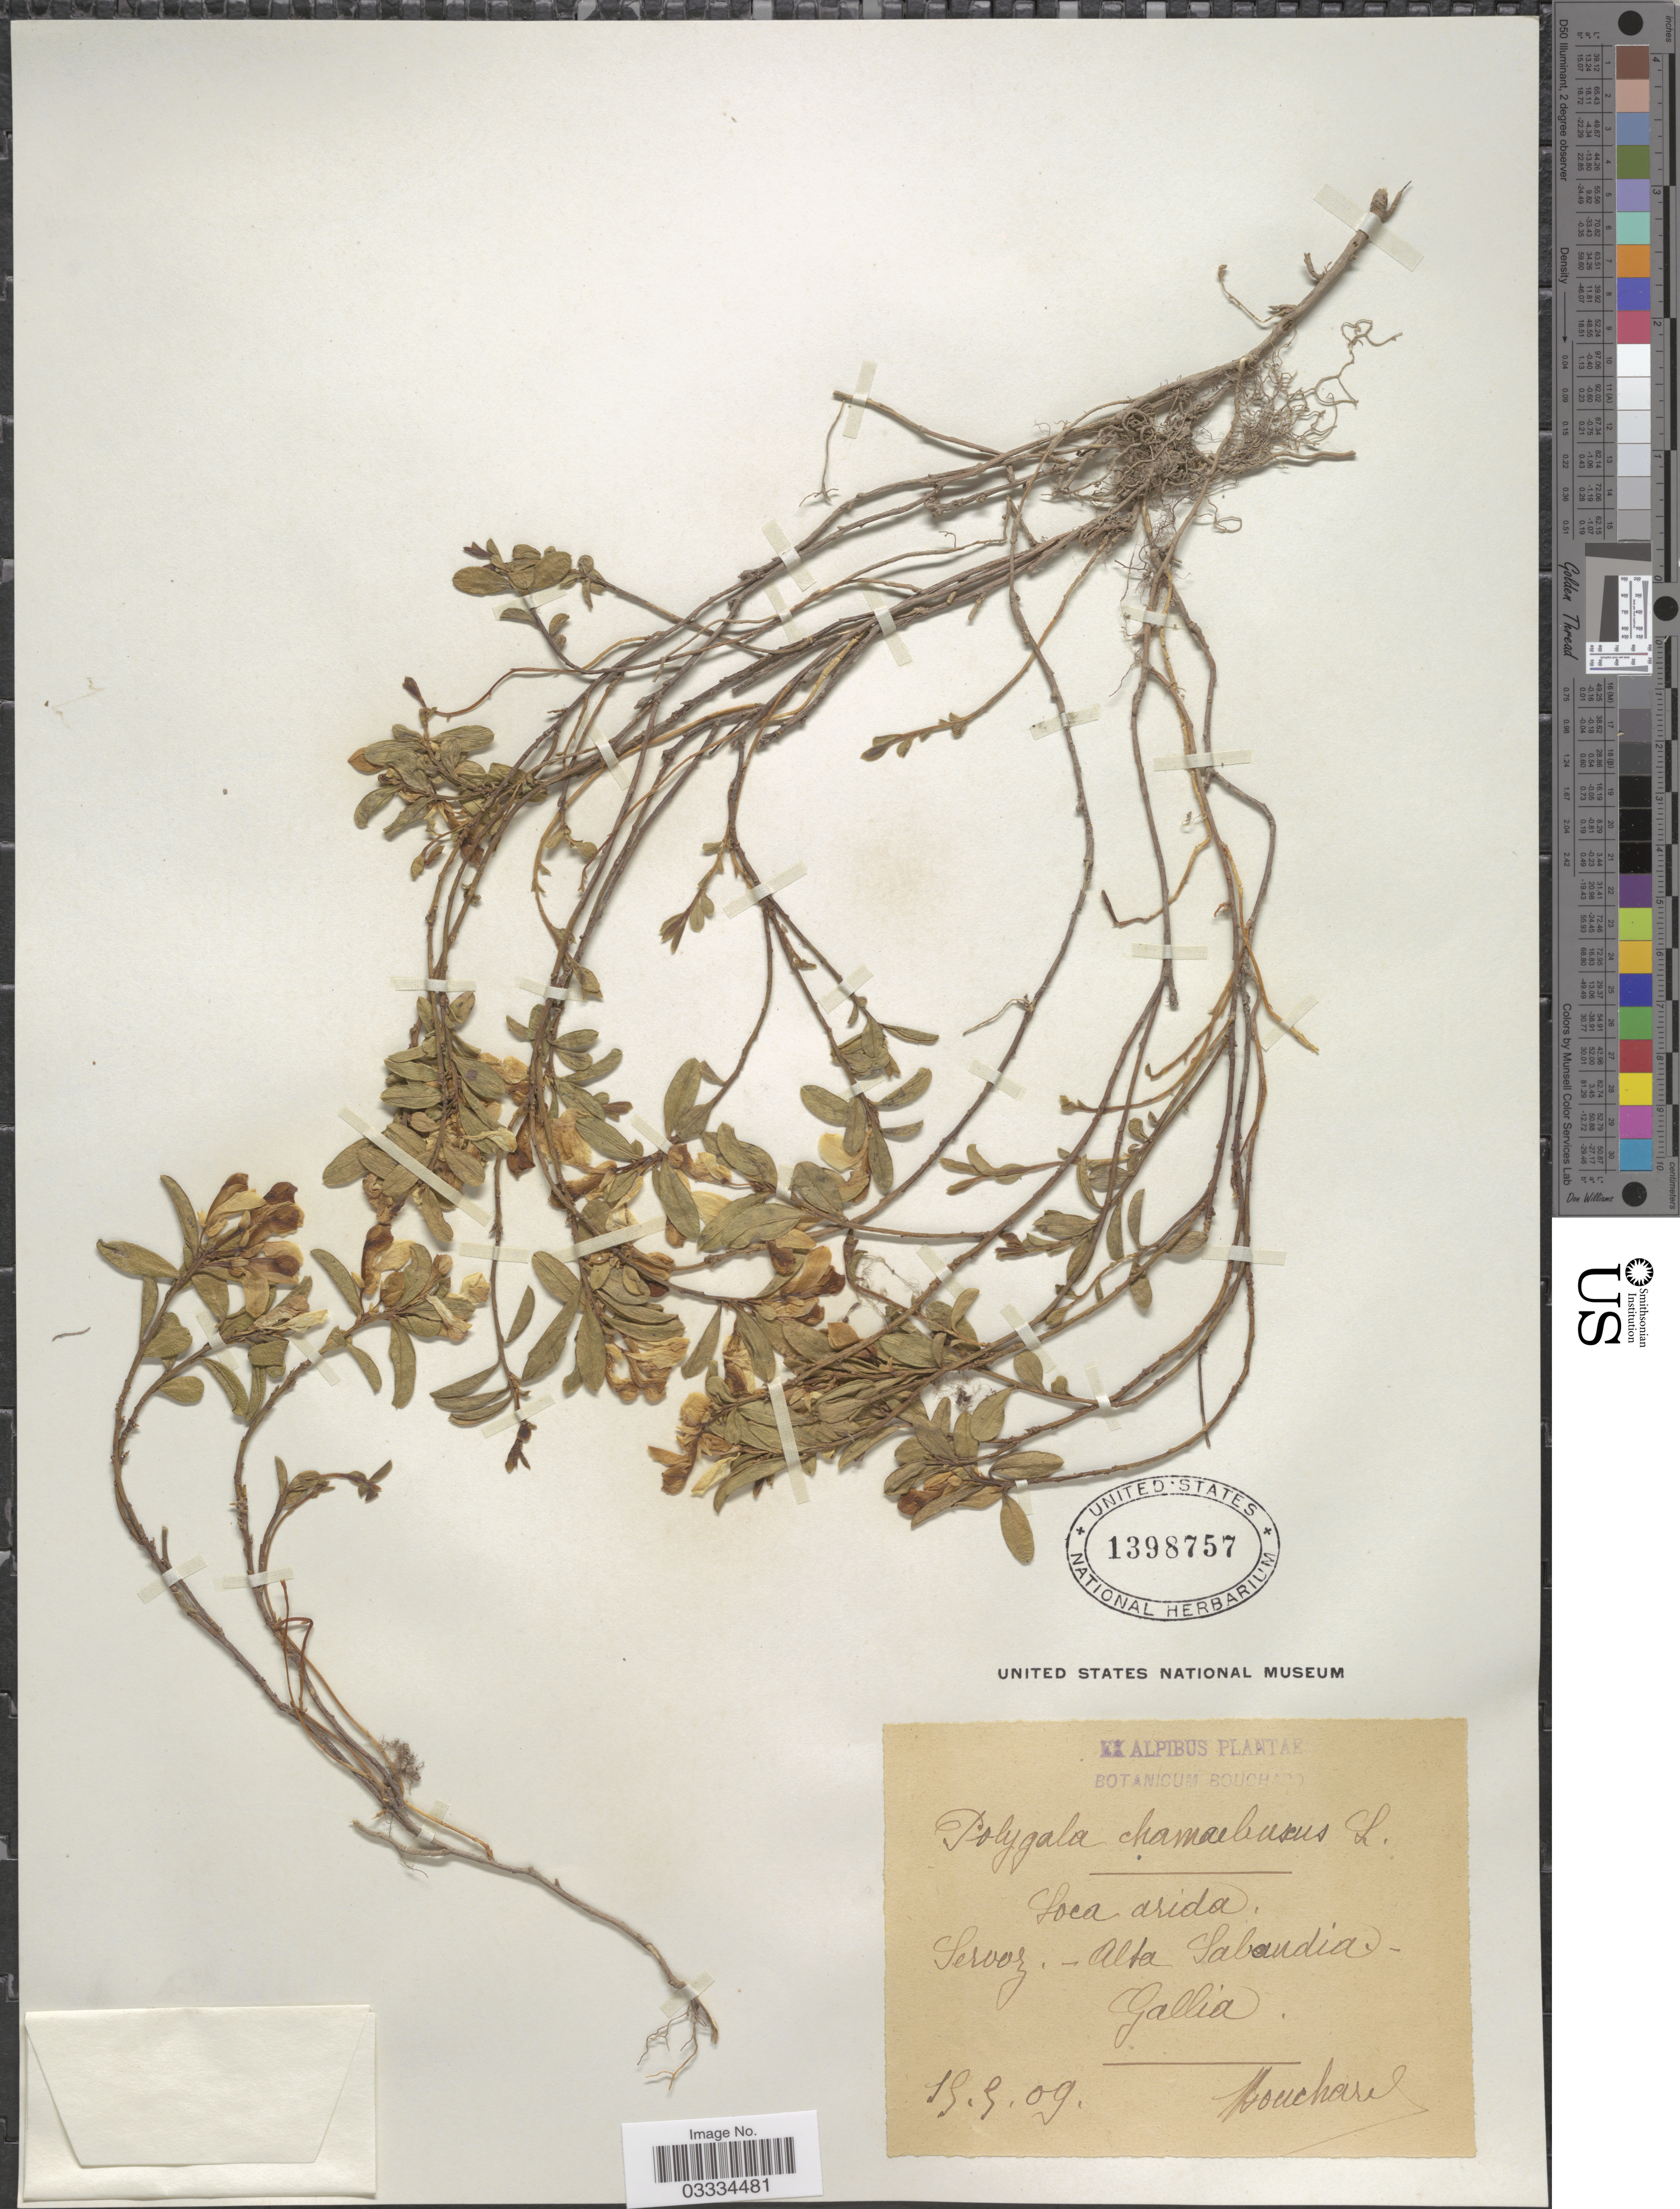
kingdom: Plantae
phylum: Tracheophyta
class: Magnoliopsida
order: Fabales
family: Polygalaceae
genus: Polygaloides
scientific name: Polygaloides chamaebuxus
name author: (L.) O. Schwarz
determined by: Strong, Mark T., (BOT), Smithsonian Institution - National Museum of Natural History (UNITED STATES)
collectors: -. Bouchard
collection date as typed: Transcribed d/m/y: 15/5/9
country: France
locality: Servoz. - Alta Sabaudia. - Gallia.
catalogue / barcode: US 1398757